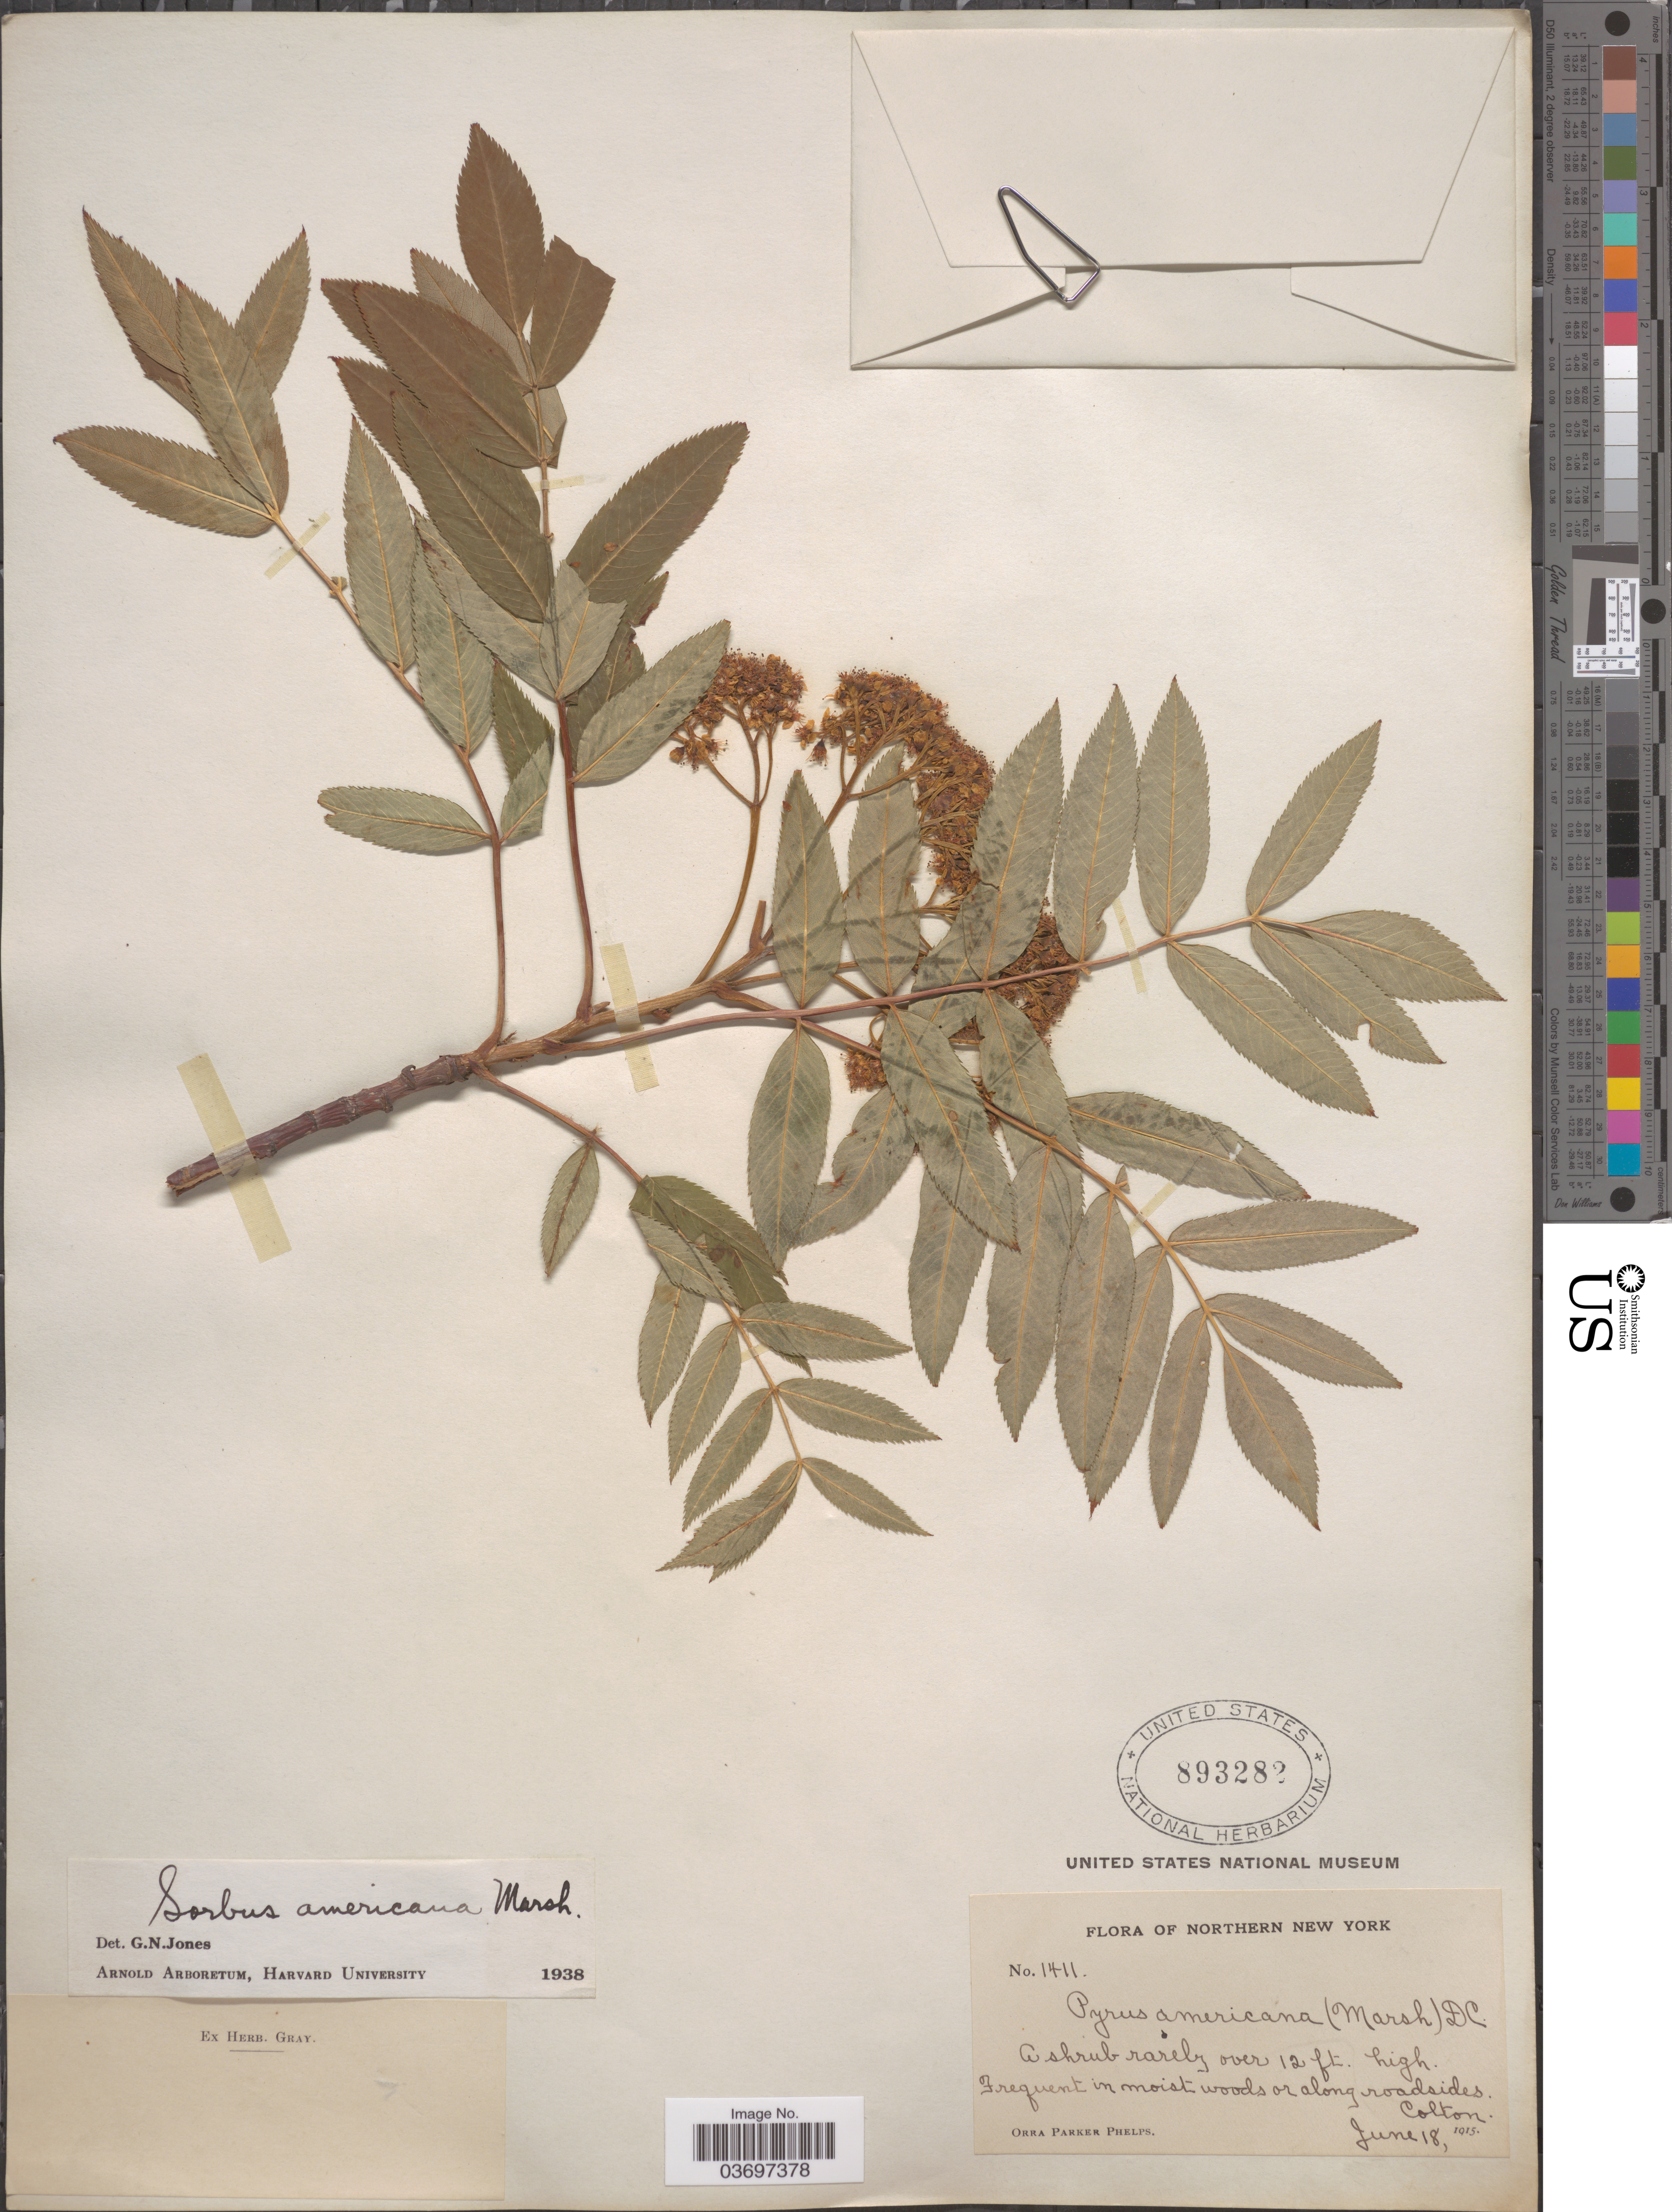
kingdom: Plantae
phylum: Tracheophyta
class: Magnoliopsida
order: Rosales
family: Rosaceae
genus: Sorbus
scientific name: Sorbus americana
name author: Marshall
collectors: O. P. Phelps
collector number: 1411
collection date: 1915-06-18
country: United States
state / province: New York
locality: Northern New York. Along roadsides. Colton.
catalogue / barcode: US 893282